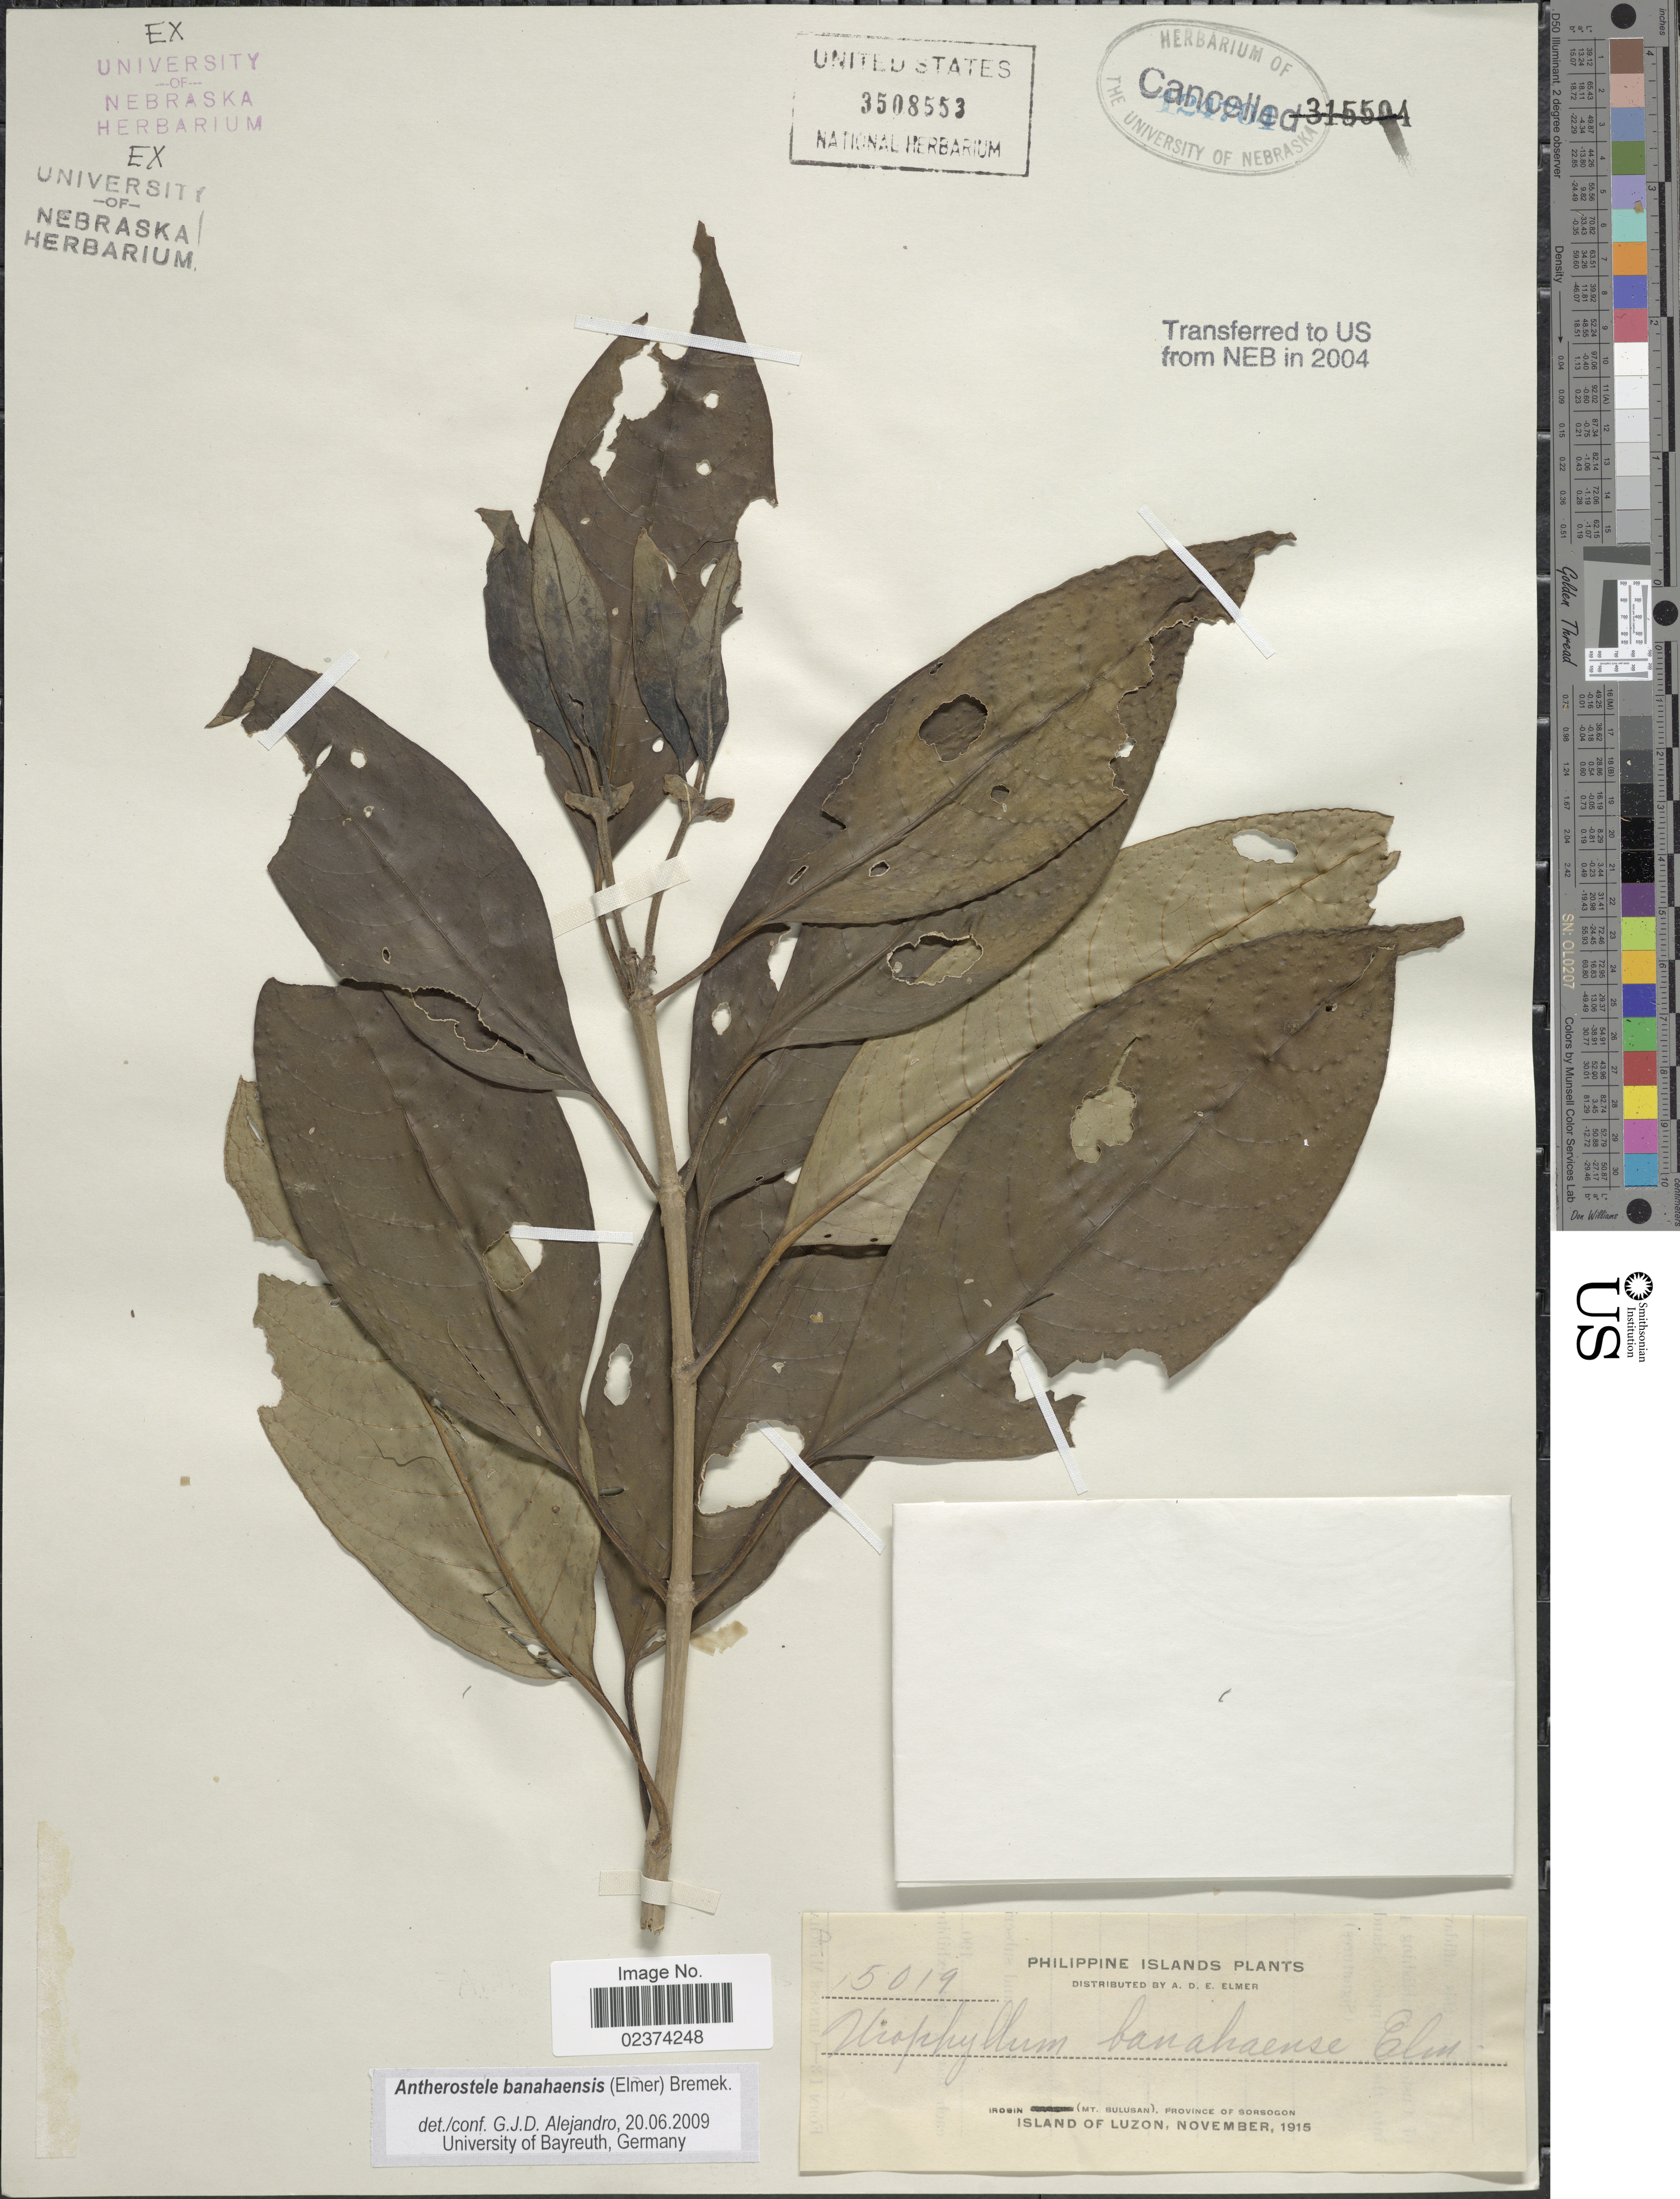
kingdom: Plantae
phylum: Tracheophyta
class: Magnoliopsida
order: Gentianales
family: Rubiaceae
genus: Antherostele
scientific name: Antherostele banahaensis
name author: (Elmer) Bremek.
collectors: A. D. E. Elmer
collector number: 15019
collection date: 1915-11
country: Philippines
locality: Philippine Islands. Irosin (Mt. Bulusan), Province of Sorsogon. Island of Luzon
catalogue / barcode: US 3508553